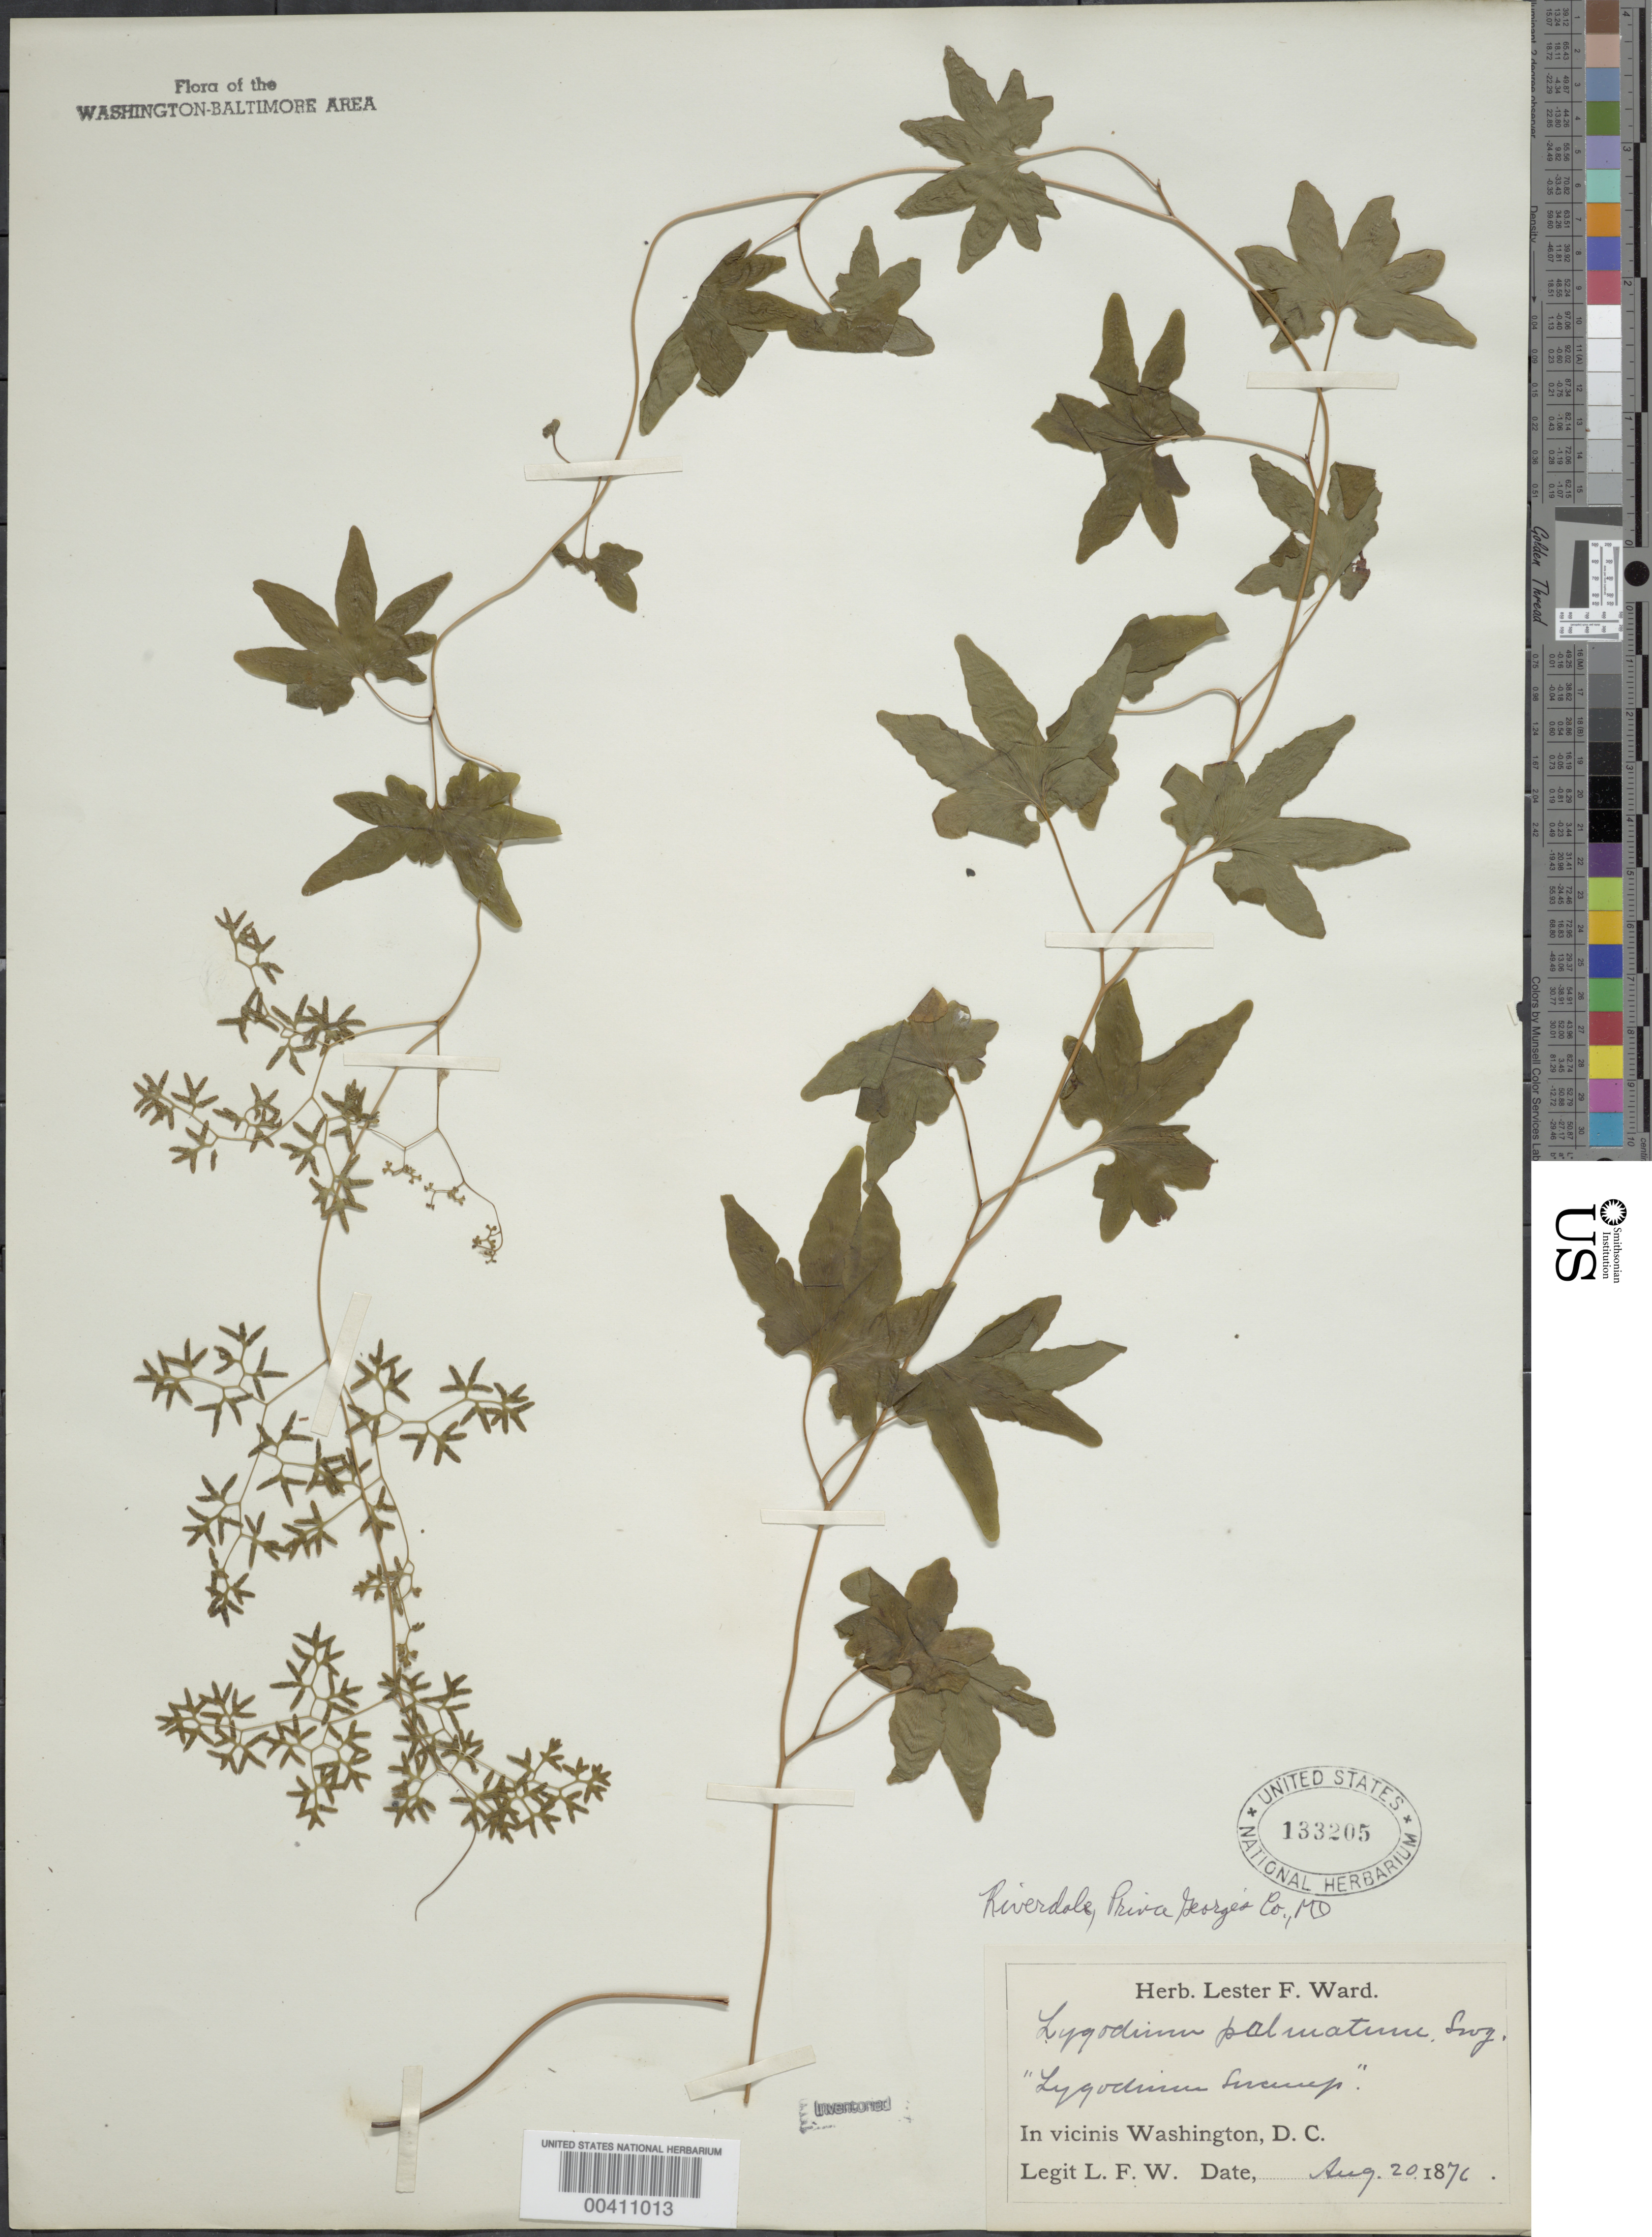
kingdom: Plantae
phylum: Tracheophyta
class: Polypodiopsida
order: Schizaeales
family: Lygodiaceae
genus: Lygodium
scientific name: Lygodium palmatum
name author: (Bernh.) Sw.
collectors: L. F. Ward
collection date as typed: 20 Aug 1876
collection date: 1876-08-20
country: United States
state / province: Maryland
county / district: Prince George's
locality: Lygodium swamp, Riverdale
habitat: Swamp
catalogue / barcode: US 133205